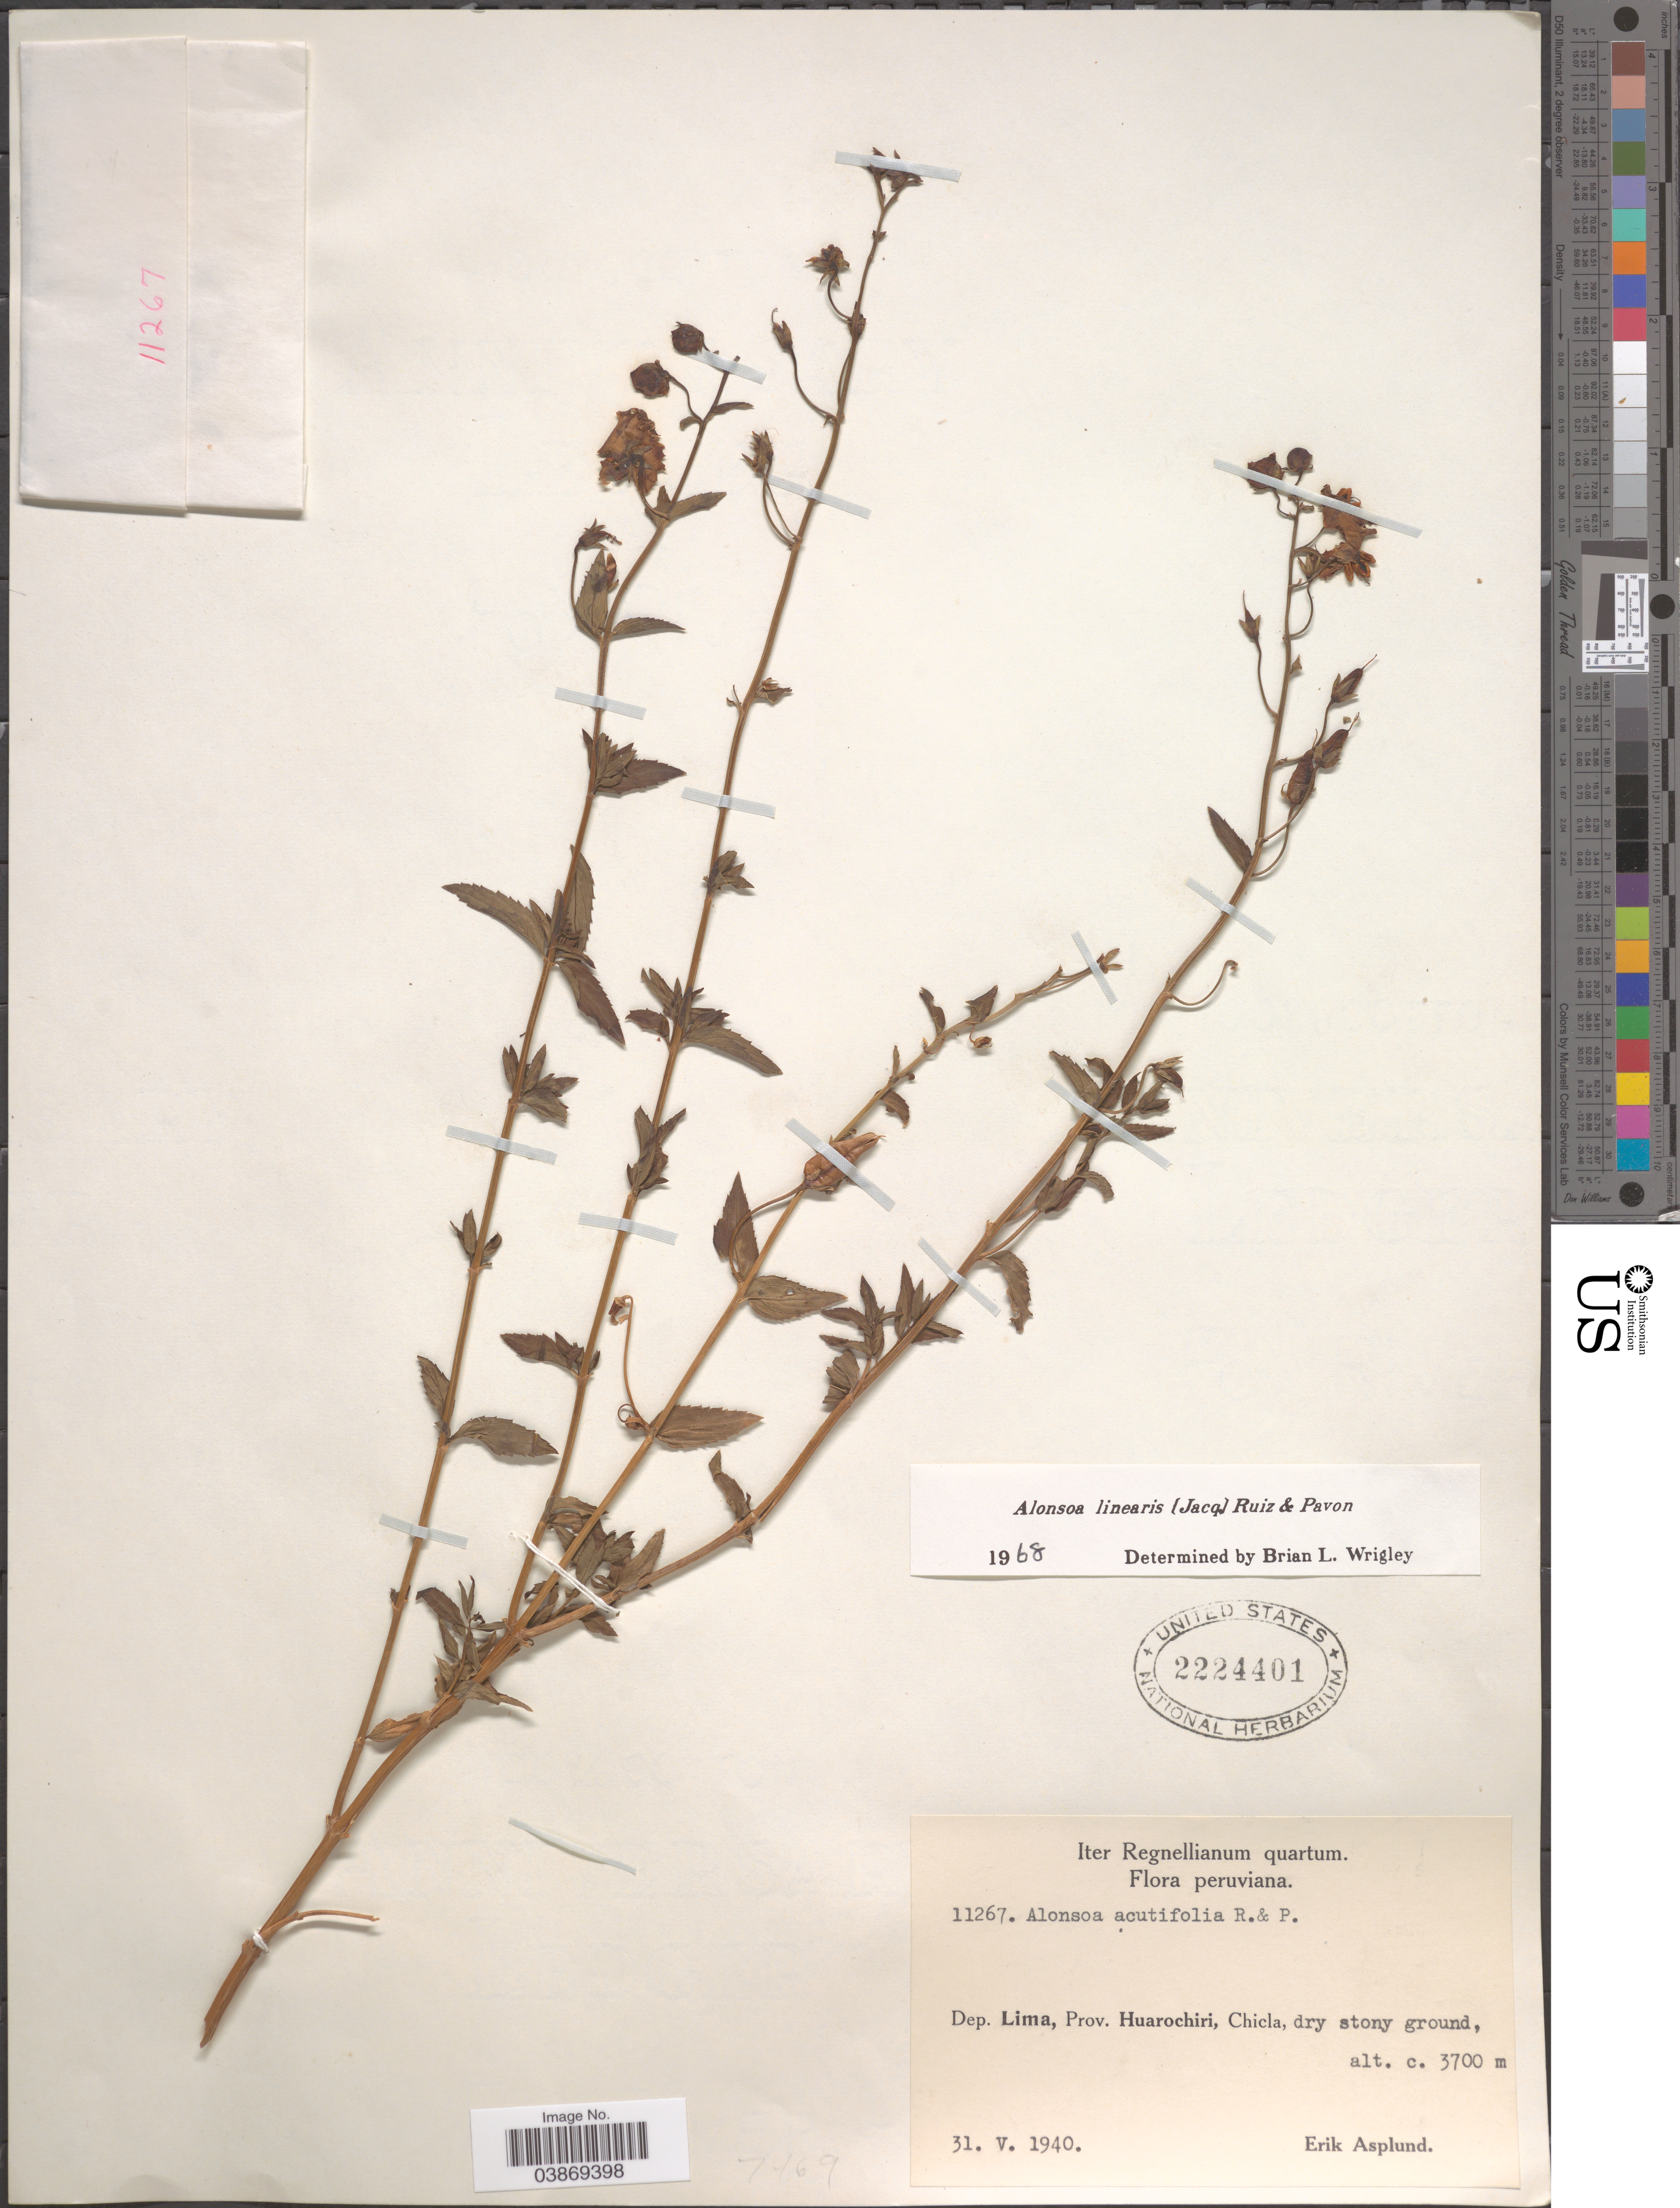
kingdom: Plantae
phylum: Tracheophyta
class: Magnoliopsida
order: Lamiales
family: Scrophulariaceae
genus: Alonsoa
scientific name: Alonsoa linearis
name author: (Jacq.) Ruiz & Pav.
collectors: E. Asplund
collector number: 11267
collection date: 1940-05-31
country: Peru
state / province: Lima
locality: Dep. Lima, Prov. Huarochiri, Chicla, dry stony ground.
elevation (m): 3700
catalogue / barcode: US 2224401